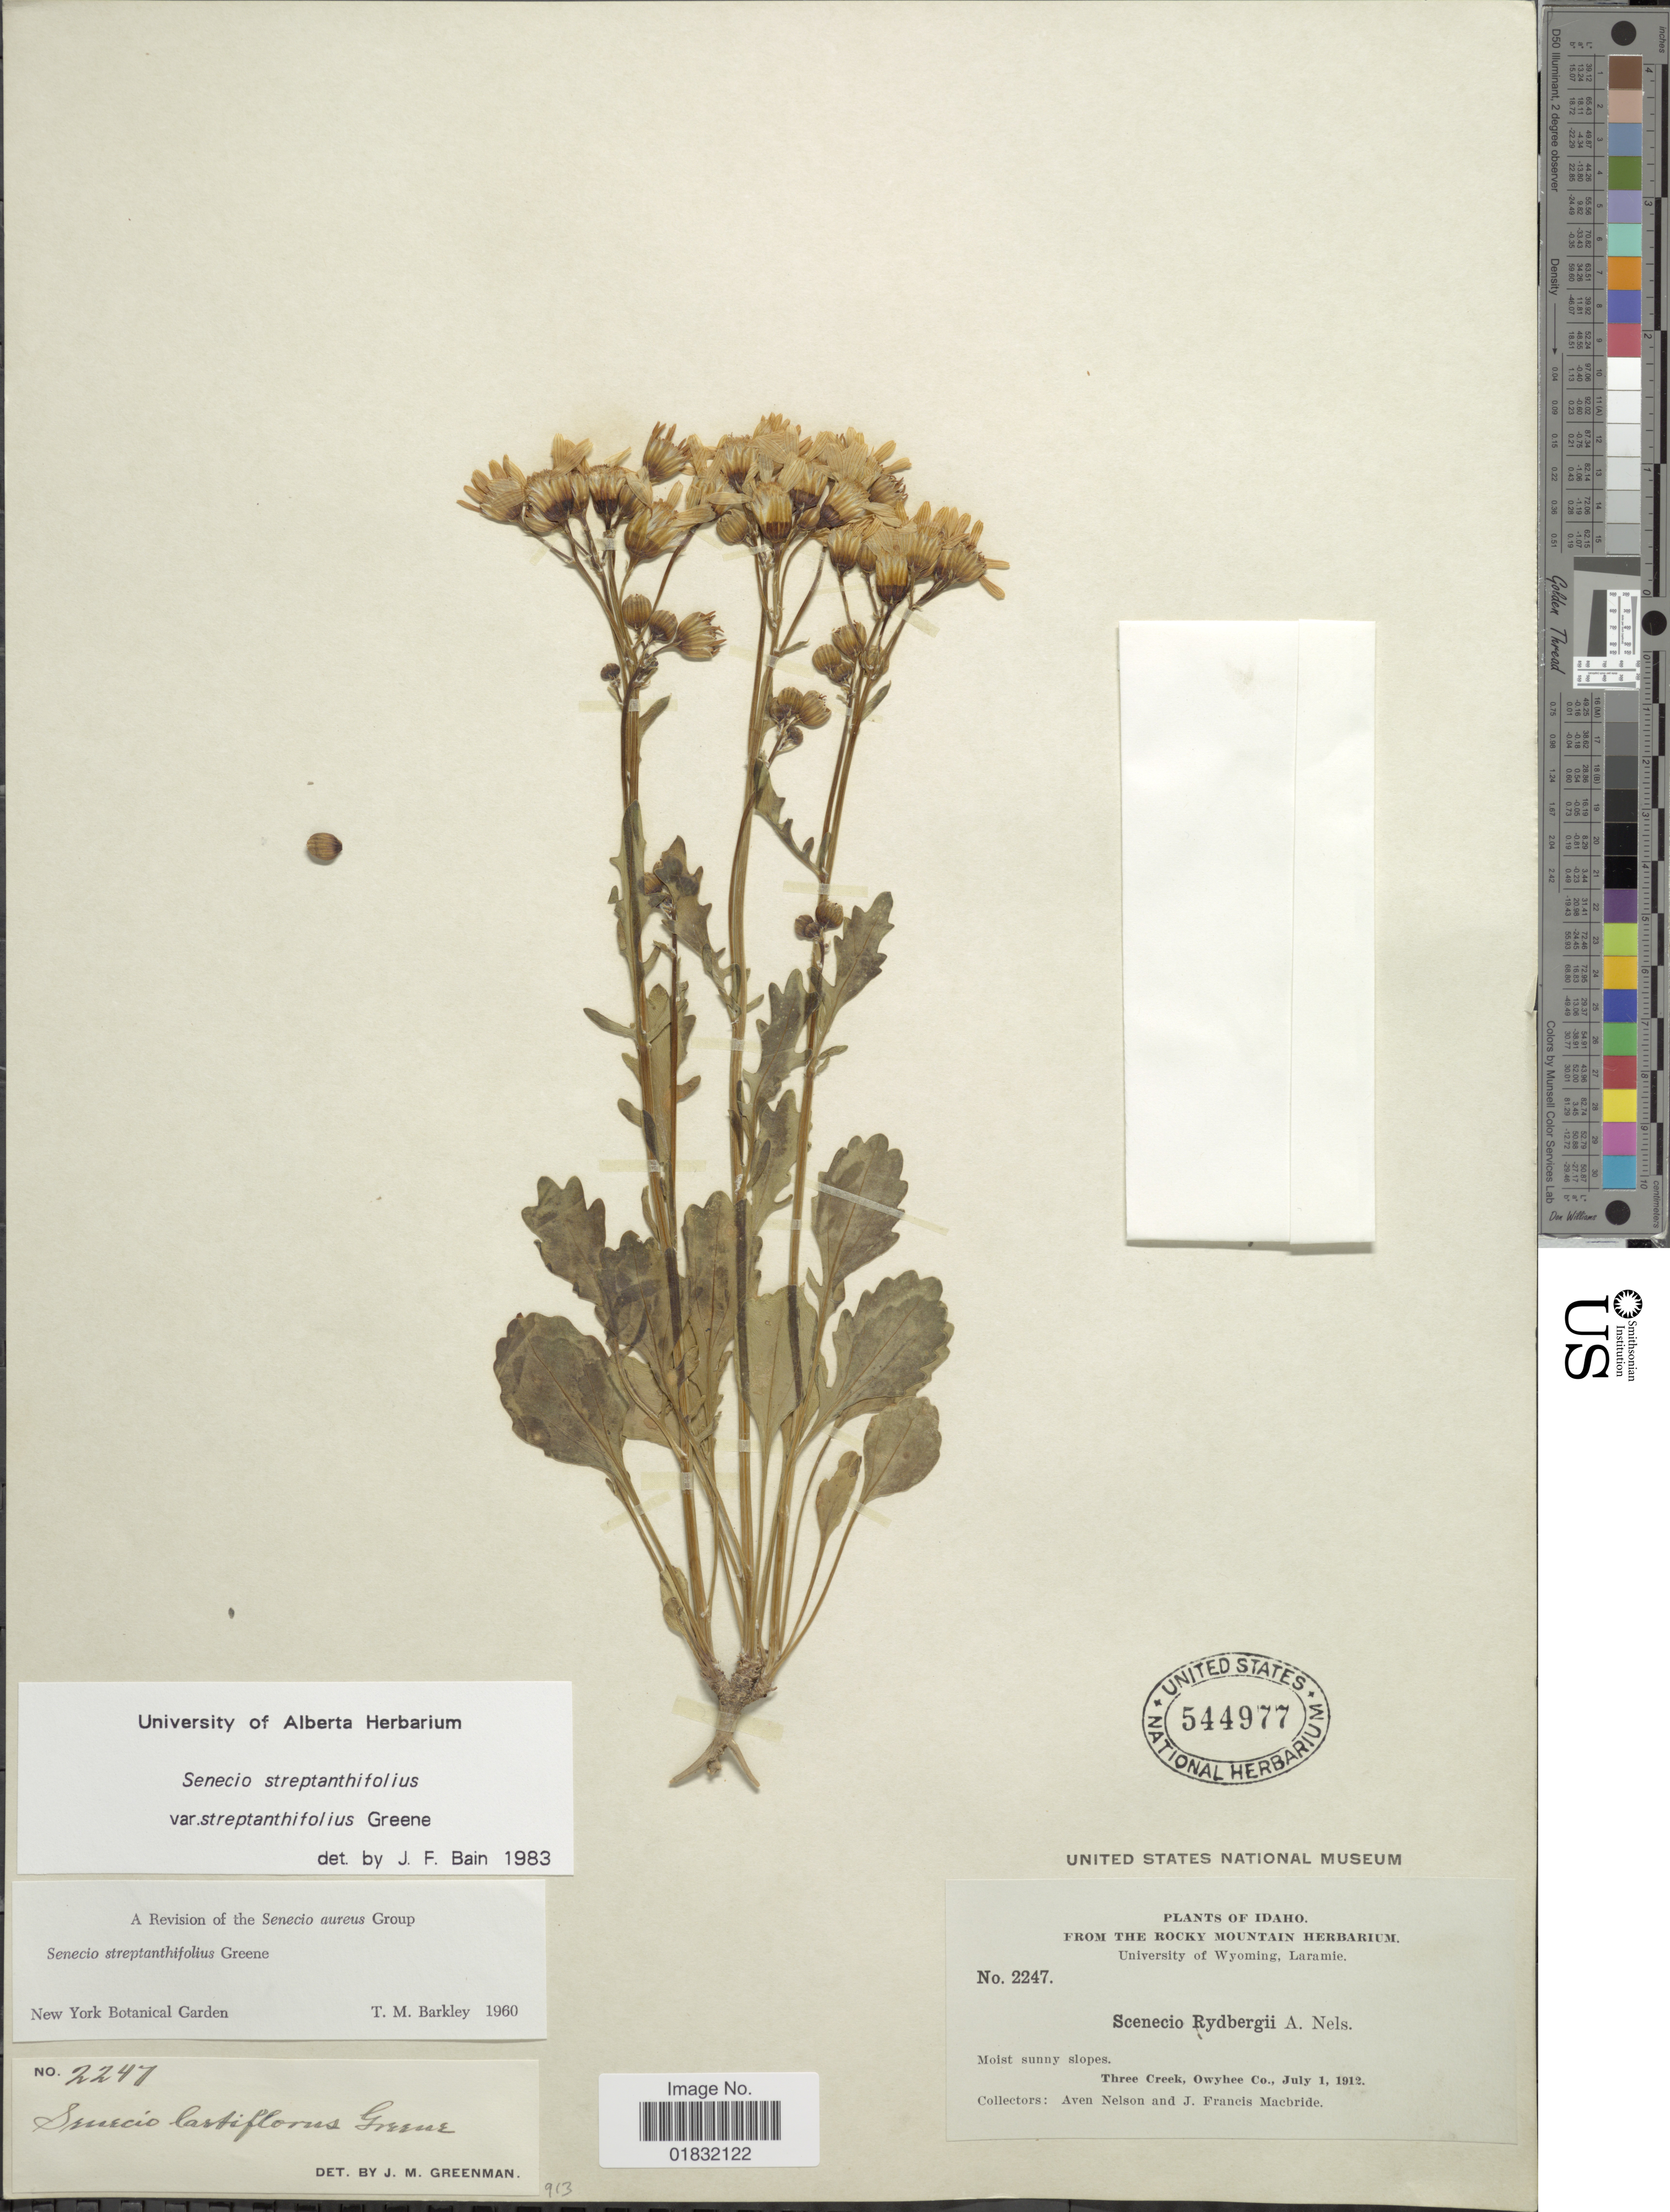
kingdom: Plantae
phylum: Tracheophyta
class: Magnoliopsida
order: Asterales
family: Asteraceae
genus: Packera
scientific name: Packera streptanthifolia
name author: (Greene) W.A. Weber & Á. Löve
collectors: A. Nelson & J. F. Macbride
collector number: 2247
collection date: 1912-07-01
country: United States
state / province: Idaho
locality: Moist sunny slopes, Three Creek, Owyhee Co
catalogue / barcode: US 544977